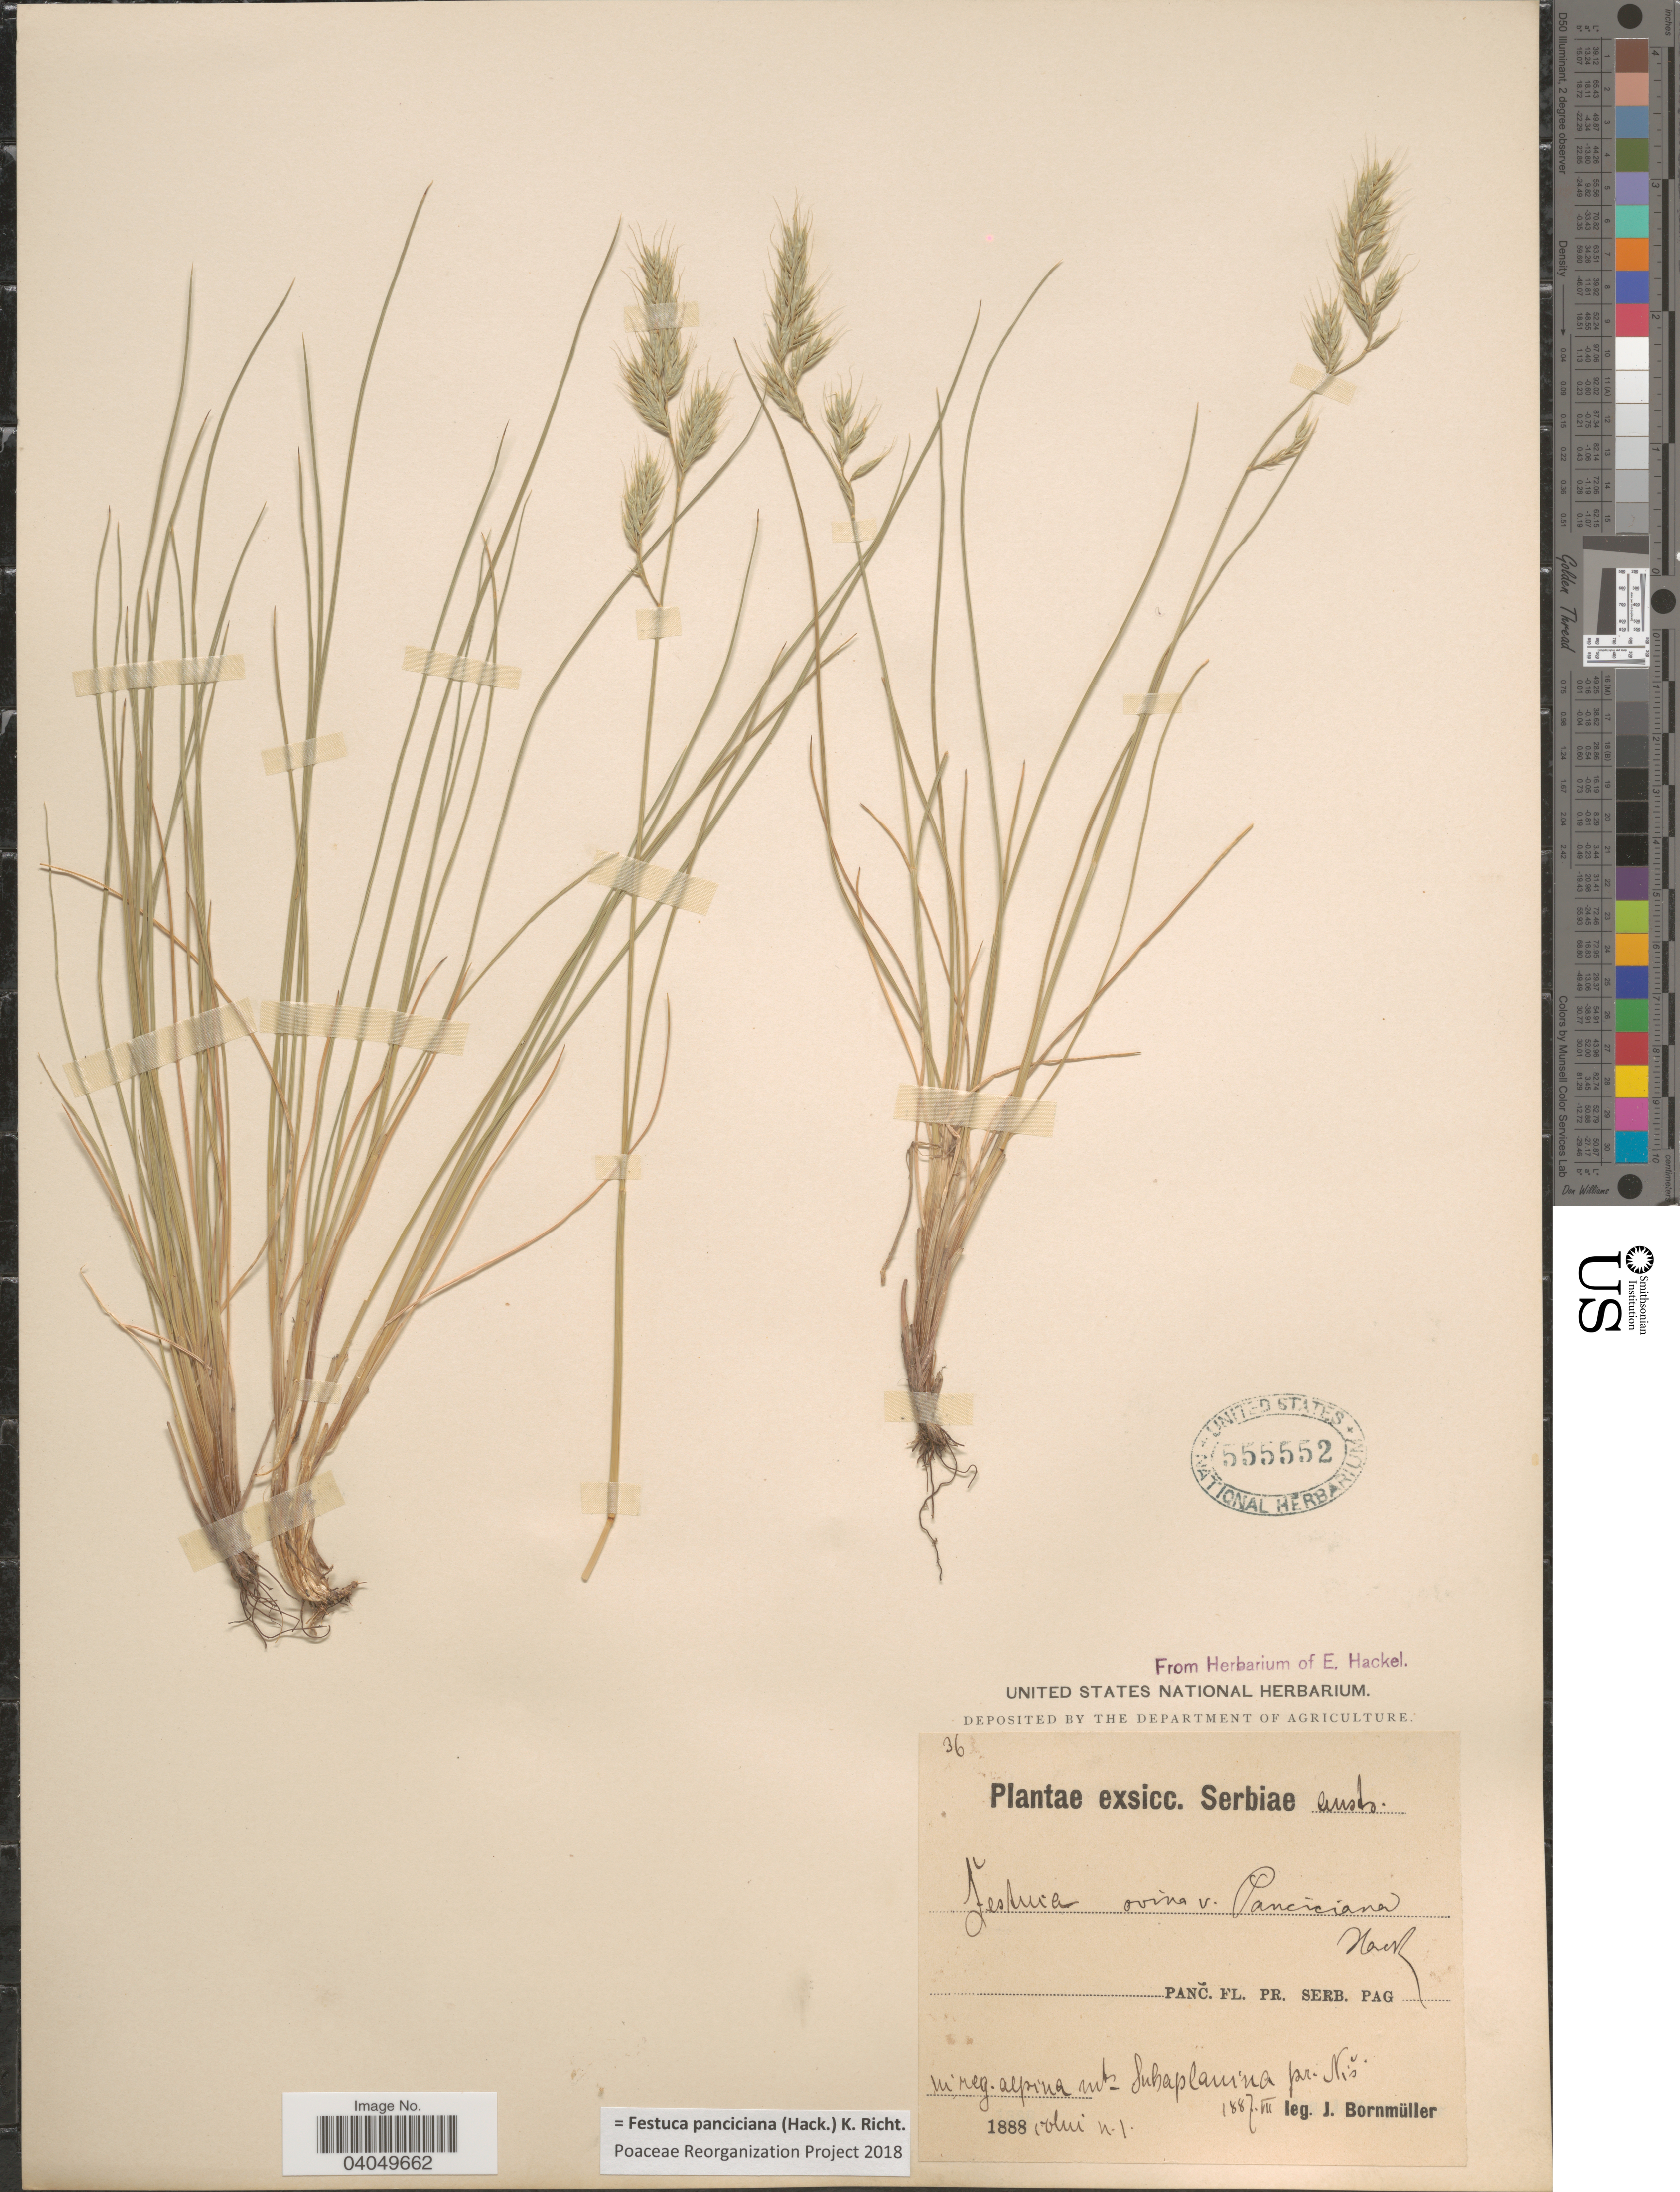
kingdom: Plantae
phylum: Tracheophyta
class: Liliopsida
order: Poales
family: Poaceae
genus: Festuca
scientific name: Festuca patens ined.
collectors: J. Bornmüller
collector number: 36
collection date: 1887-07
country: Serbia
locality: Serbiae austr. Panc. Fl. Pr. Serb. Pag in reg. alpina mts. Suhalpanina pr. Nis.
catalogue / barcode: US 555552